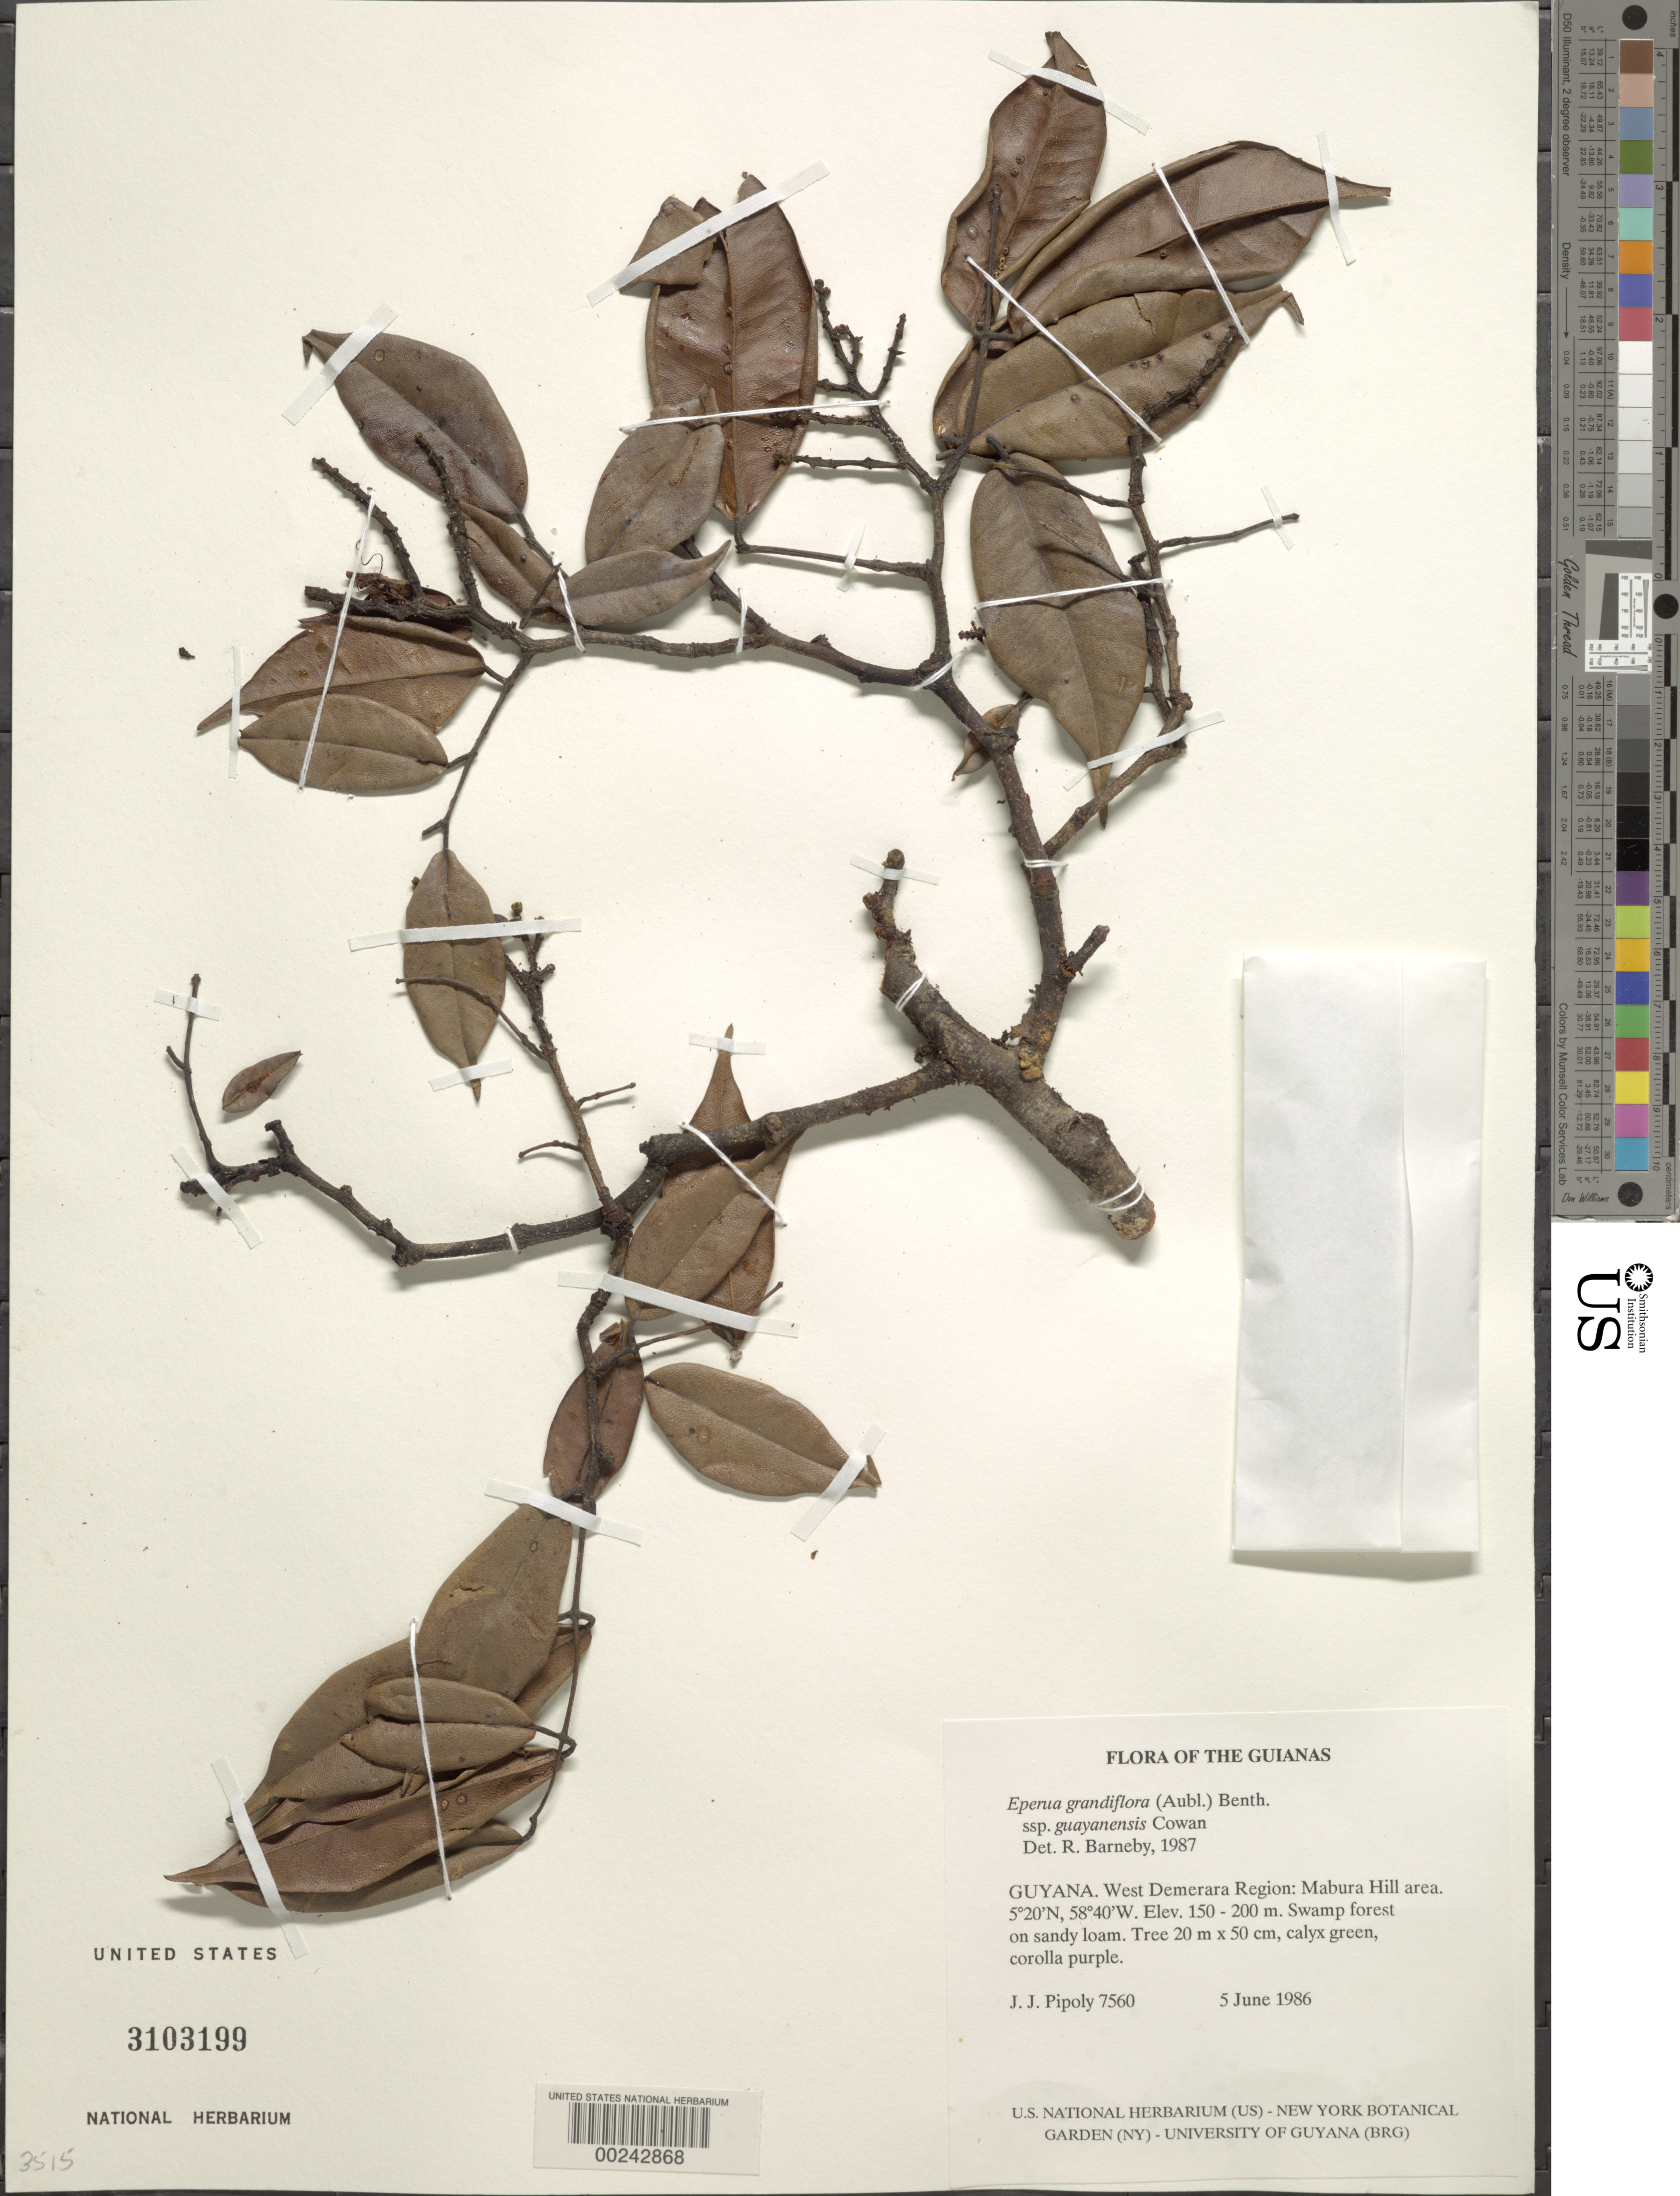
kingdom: Plantae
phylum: Tracheophyta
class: Magnoliopsida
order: Fabales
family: Fabaceae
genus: Eperua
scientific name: Eperua grandiflora subsp. guyanensis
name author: R.S. Cowan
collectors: J. J. Pipoly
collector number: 7560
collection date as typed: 05 Jun 1986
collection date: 1986-06-05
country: Guyana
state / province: U. Demerara-Berbice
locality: Mabura hill area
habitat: Swamp forest on sandy loam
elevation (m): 150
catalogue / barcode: US 3103199